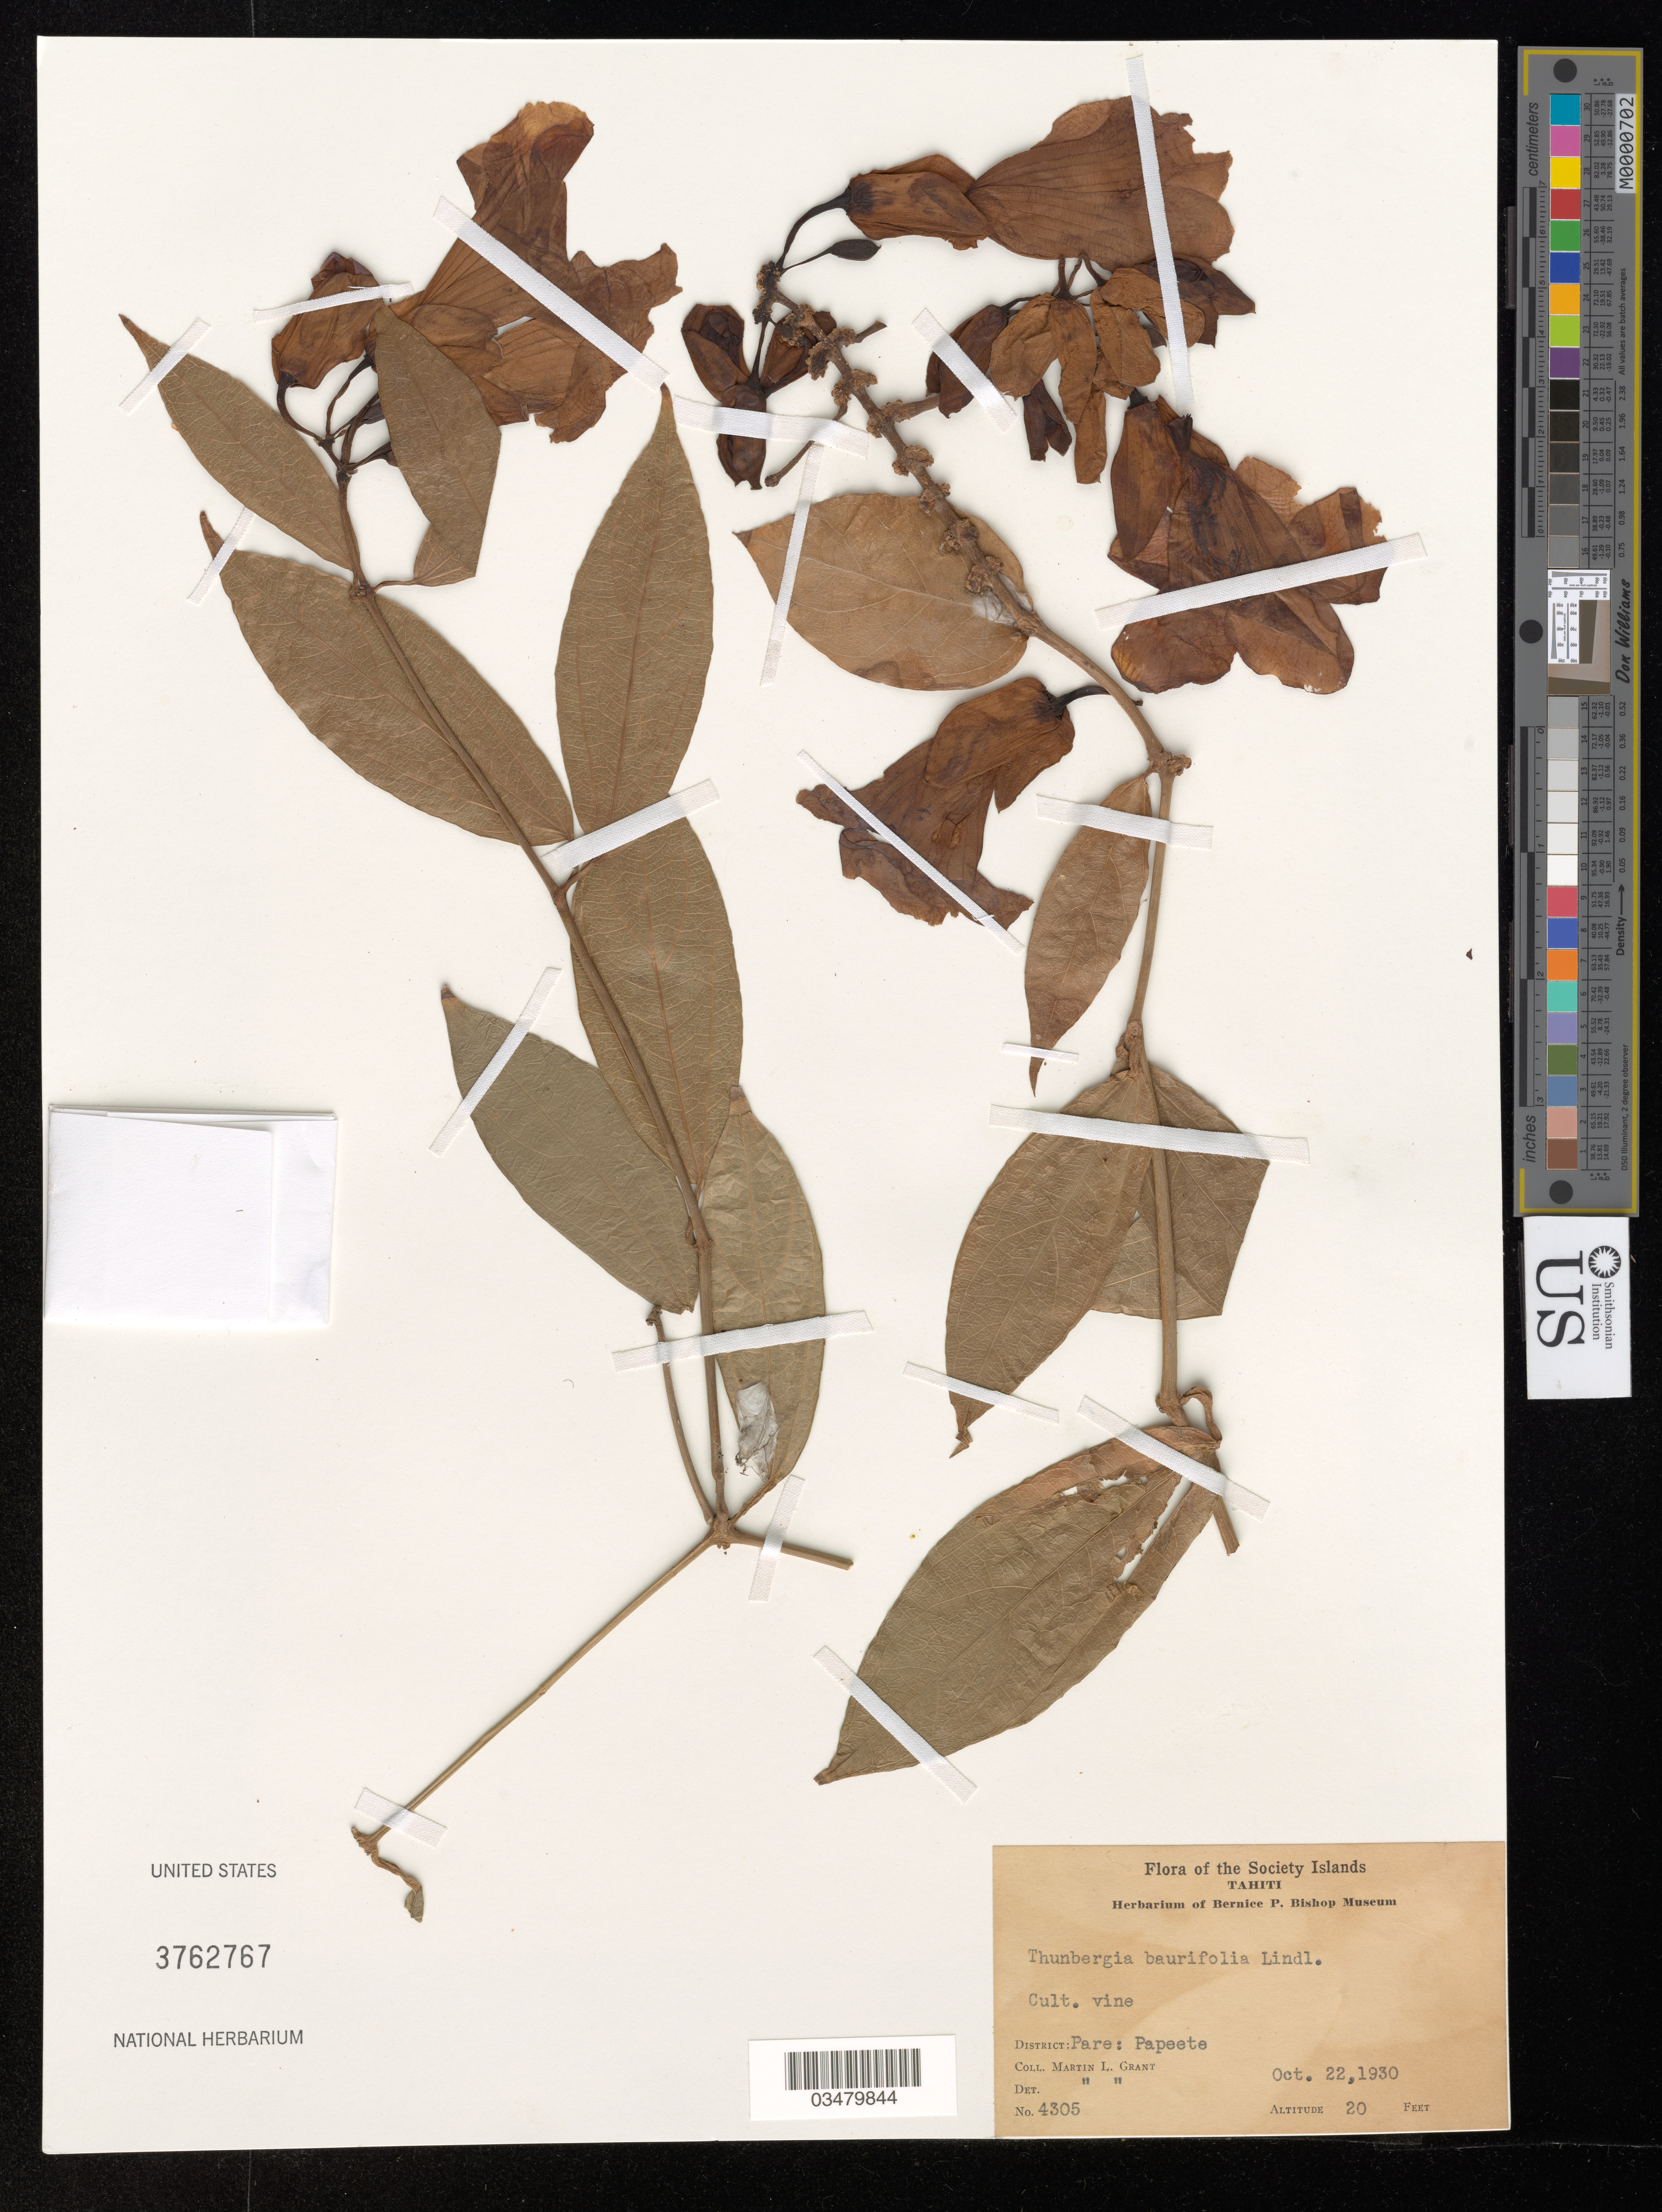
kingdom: Plantae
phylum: Tracheophyta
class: Magnoliopsida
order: Lamiales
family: Acanthaceae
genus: Thunbergia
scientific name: Thunbergia laurifolia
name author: Lindl.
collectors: M. L. Grant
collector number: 4305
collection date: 1930-10-22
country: French Polynesia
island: Tahiti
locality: Society Islands, Tahiti, District: Pare: Papeete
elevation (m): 6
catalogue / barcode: US 3762767